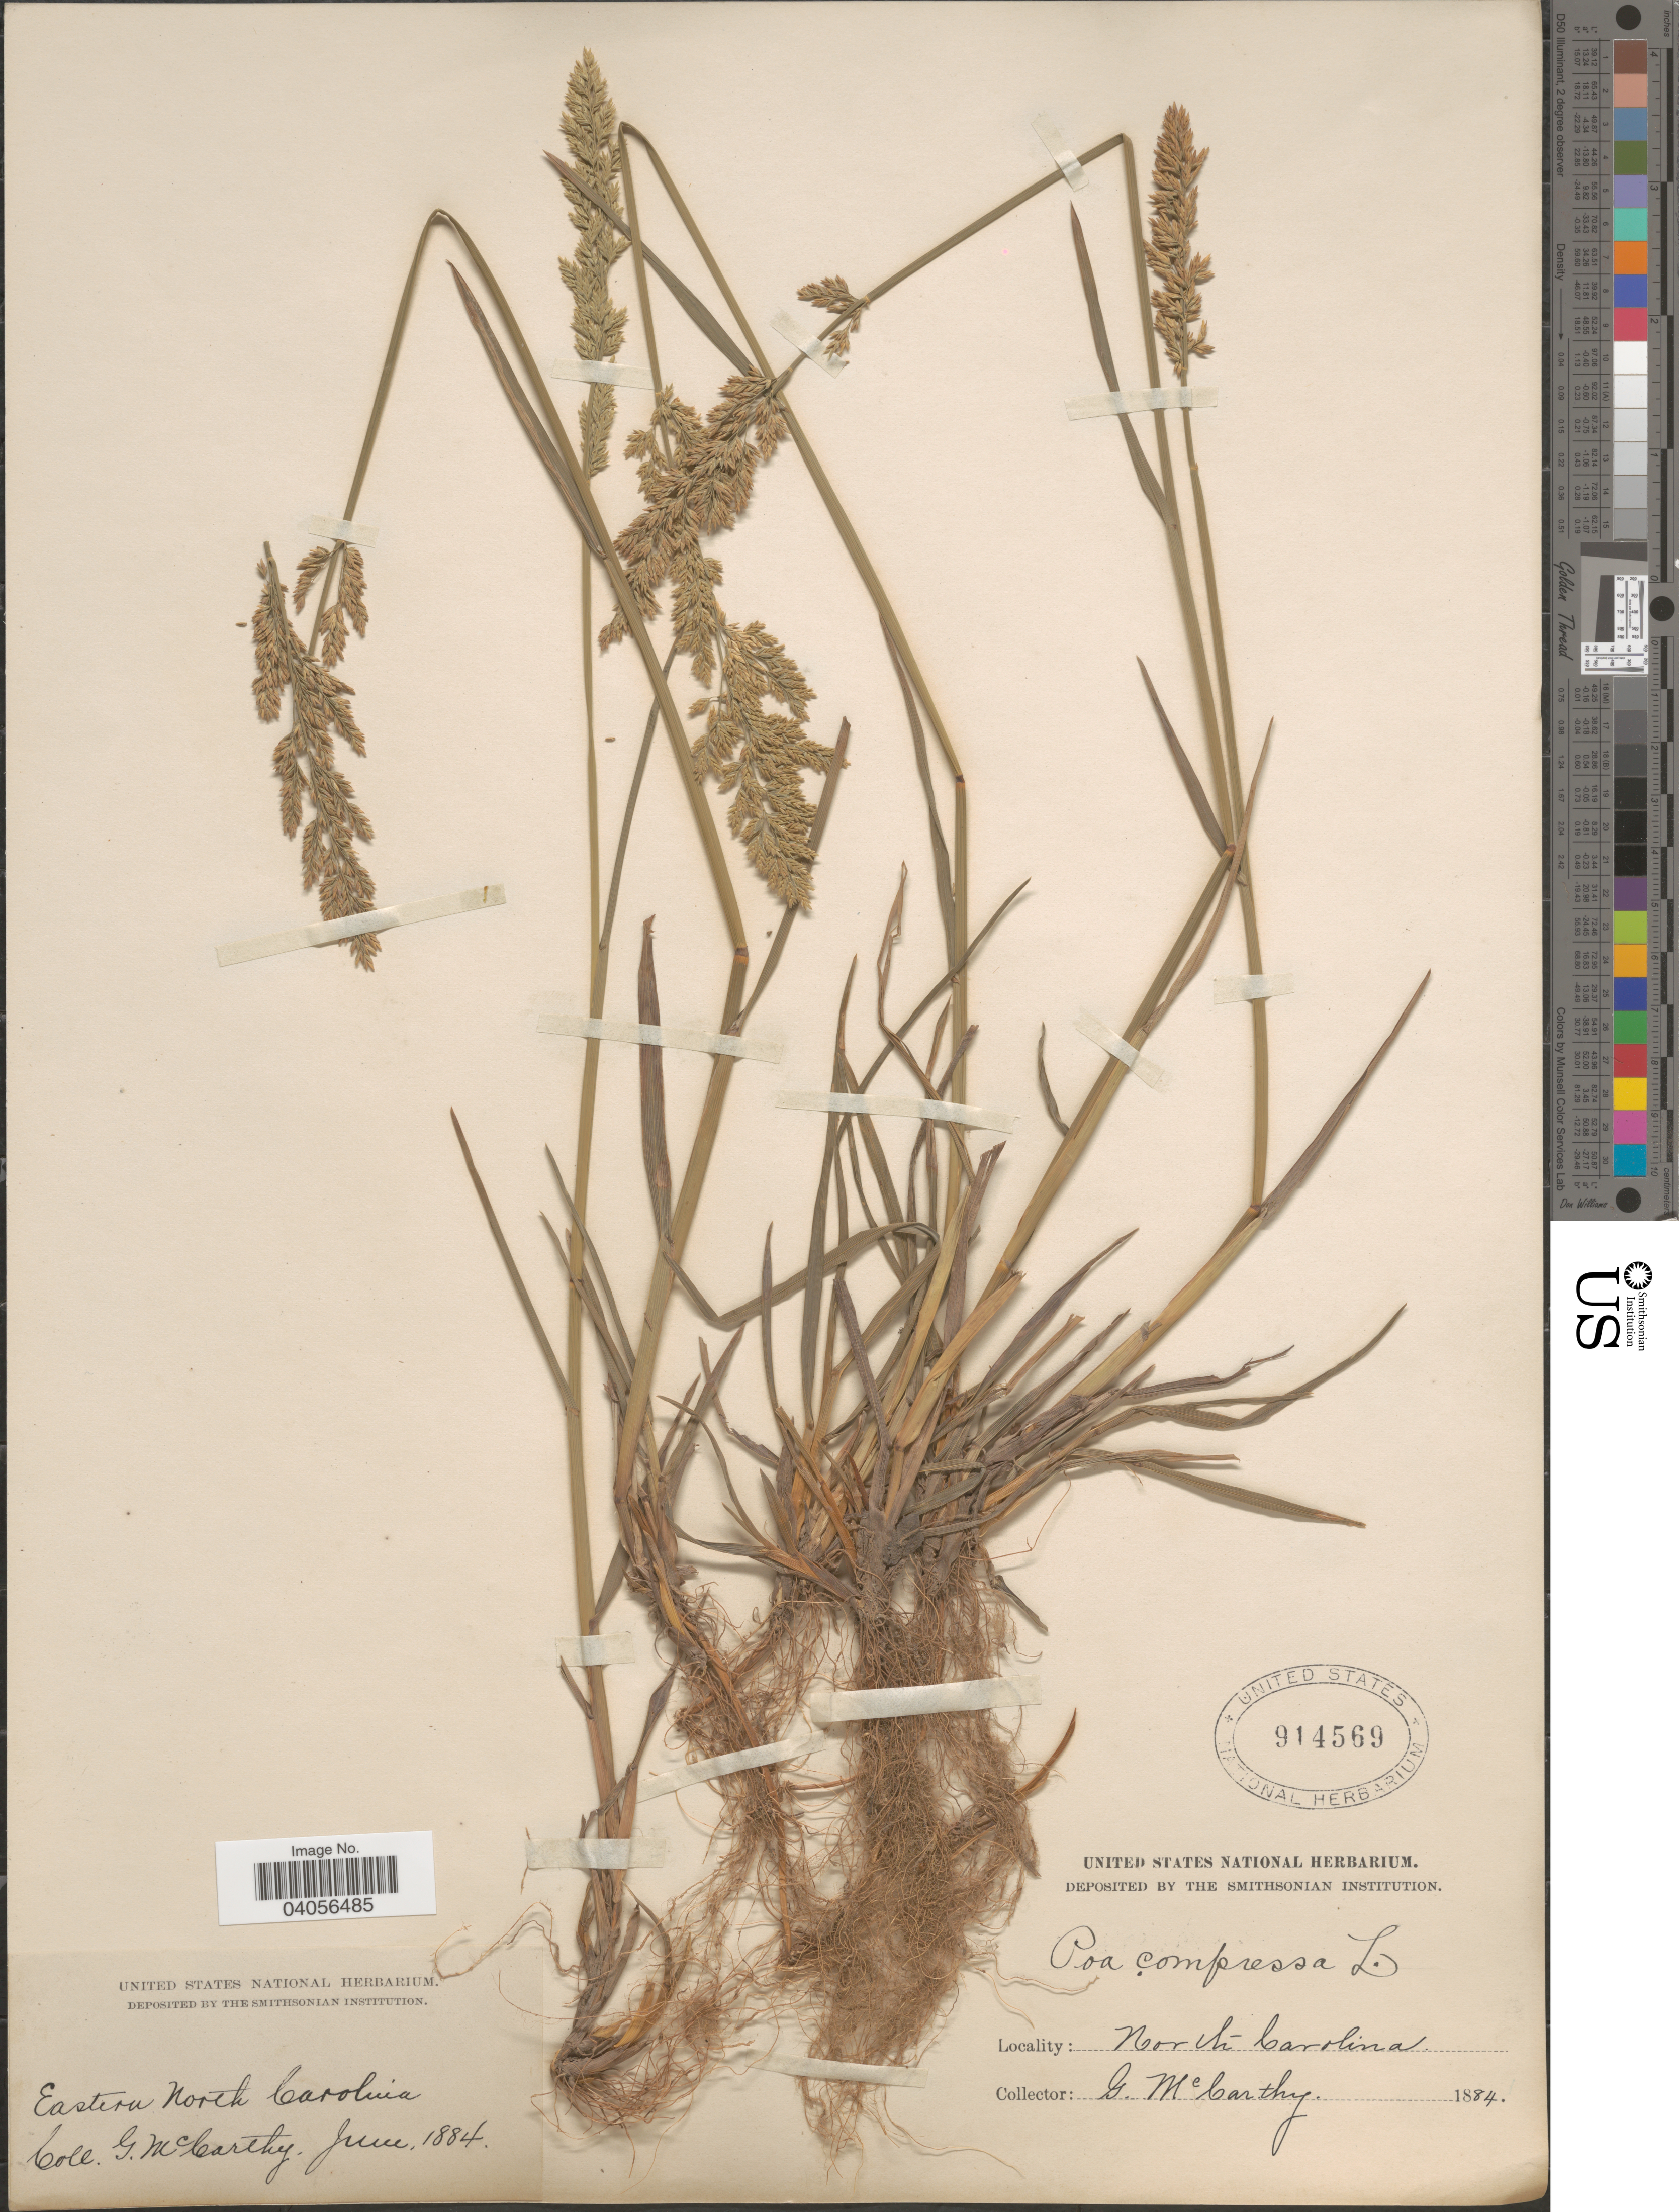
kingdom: Plantae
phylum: Tracheophyta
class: Liliopsida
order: Poales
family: Poaceae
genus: Poa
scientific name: Poa compressa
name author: L.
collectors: G. McCarthy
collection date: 1884-06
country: United States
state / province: North Carolina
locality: Eastern North Carolina.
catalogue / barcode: US 914569